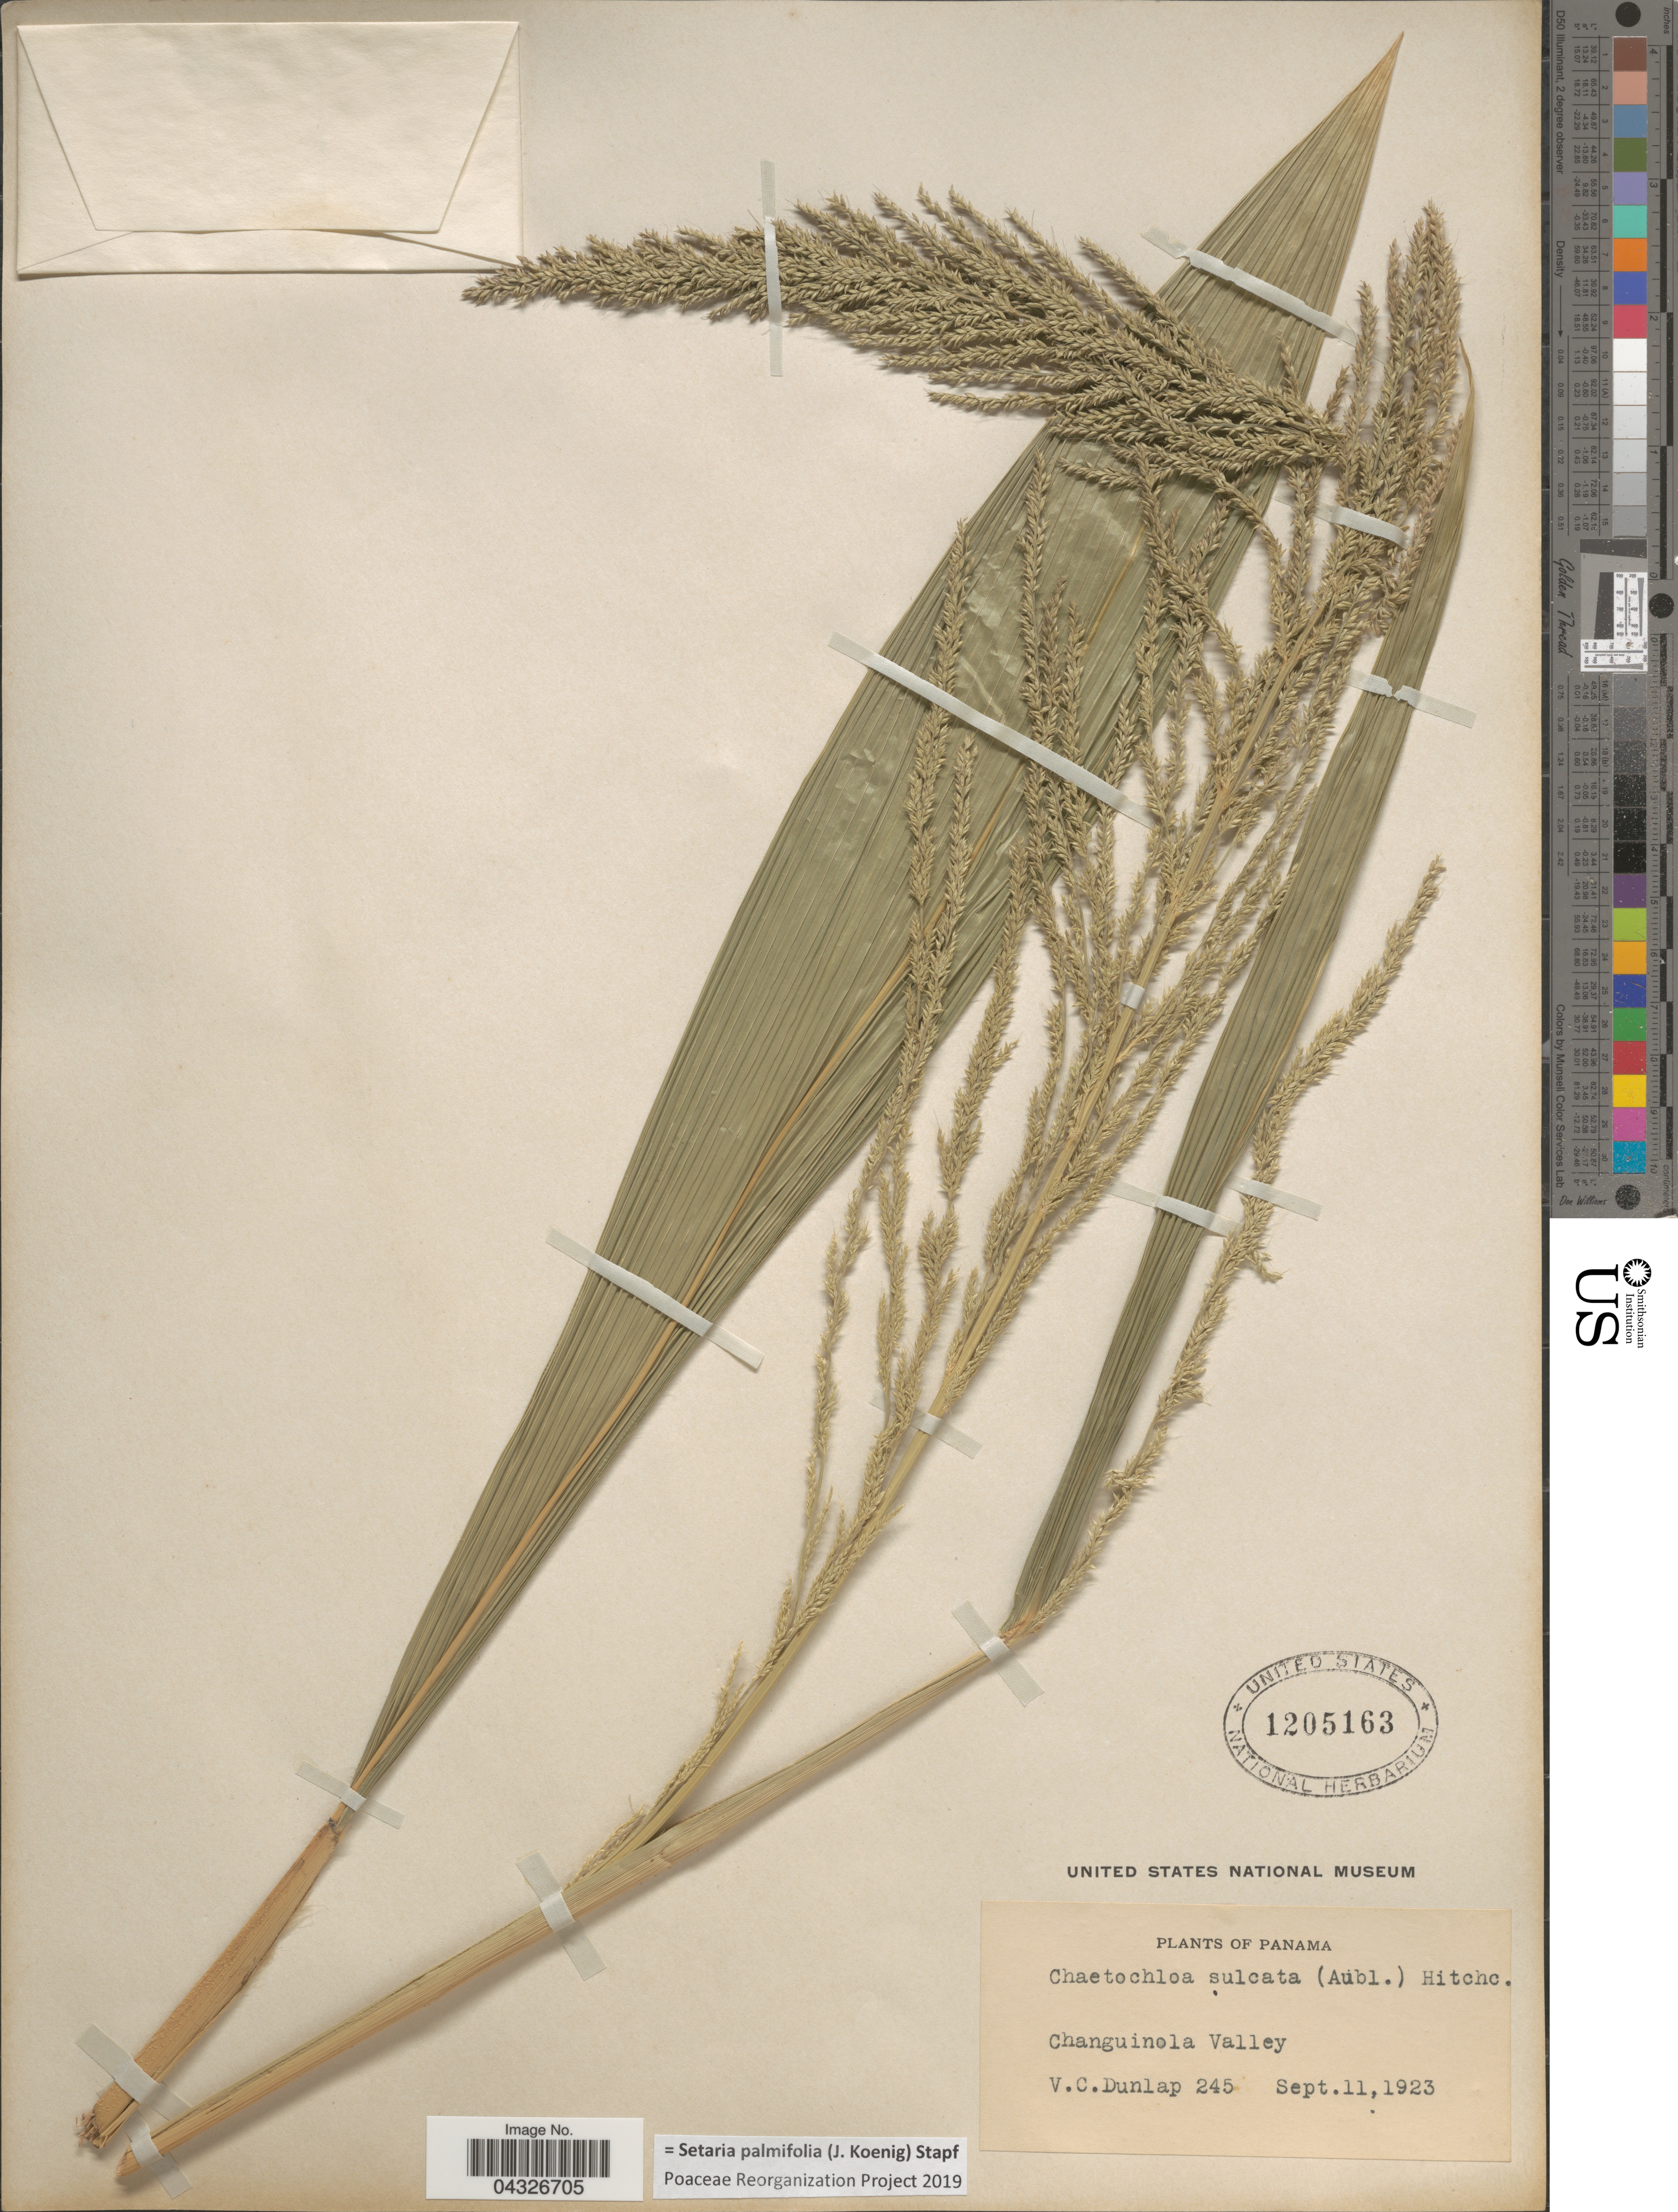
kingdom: Plantae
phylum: Tracheophyta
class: Liliopsida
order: Poales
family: Poaceae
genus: Setaria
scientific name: Setaria palmifolia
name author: (J. Koenig) Stapf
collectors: V. C. Dunlap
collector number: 245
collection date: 1923-09-11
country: Panama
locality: Changuinola Valley.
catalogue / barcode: US 1205163